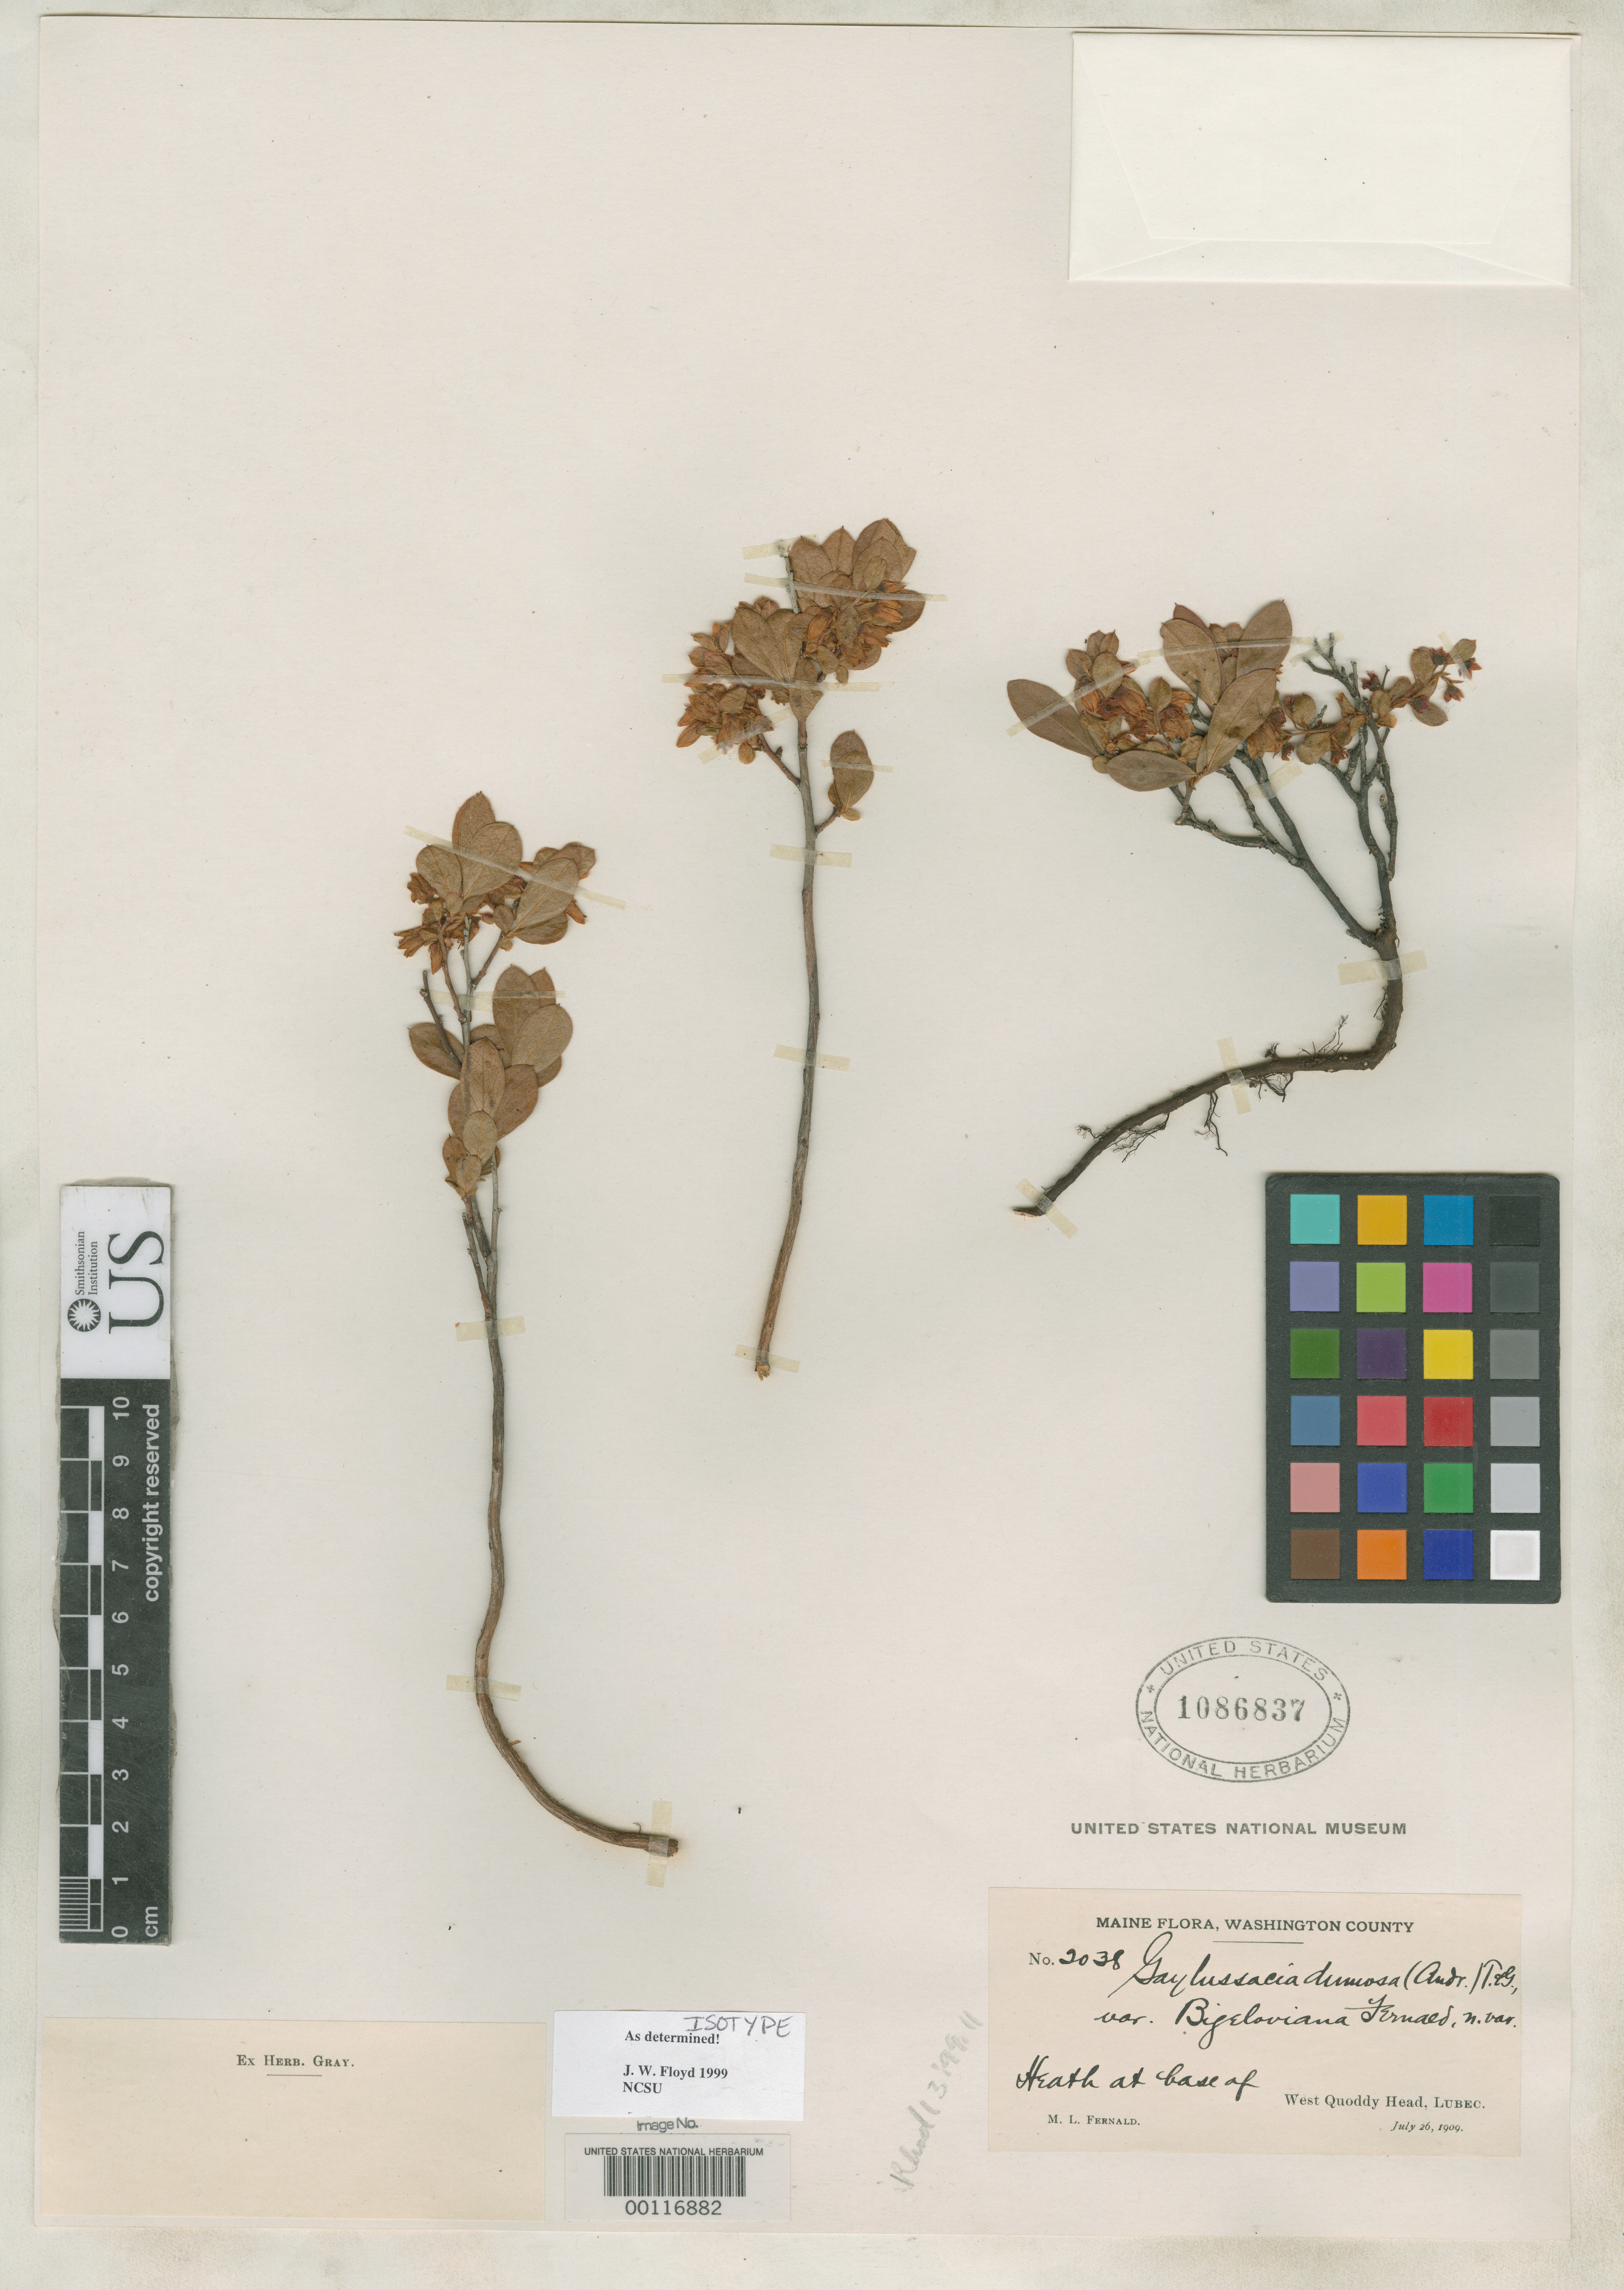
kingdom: Plantae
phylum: Tracheophyta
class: Magnoliopsida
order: Ericales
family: Ericaceae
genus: Gaylussacia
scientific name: Gaylussacia dumosa var. bigeloviana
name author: Fernald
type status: Isotype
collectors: M. L. Fernald & K. M. Wiegand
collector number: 2038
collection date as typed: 26 Jul 1909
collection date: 1909-07-26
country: United States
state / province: Maine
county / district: Washington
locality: Lubec, West Quoddyhead.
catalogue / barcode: US 1086837